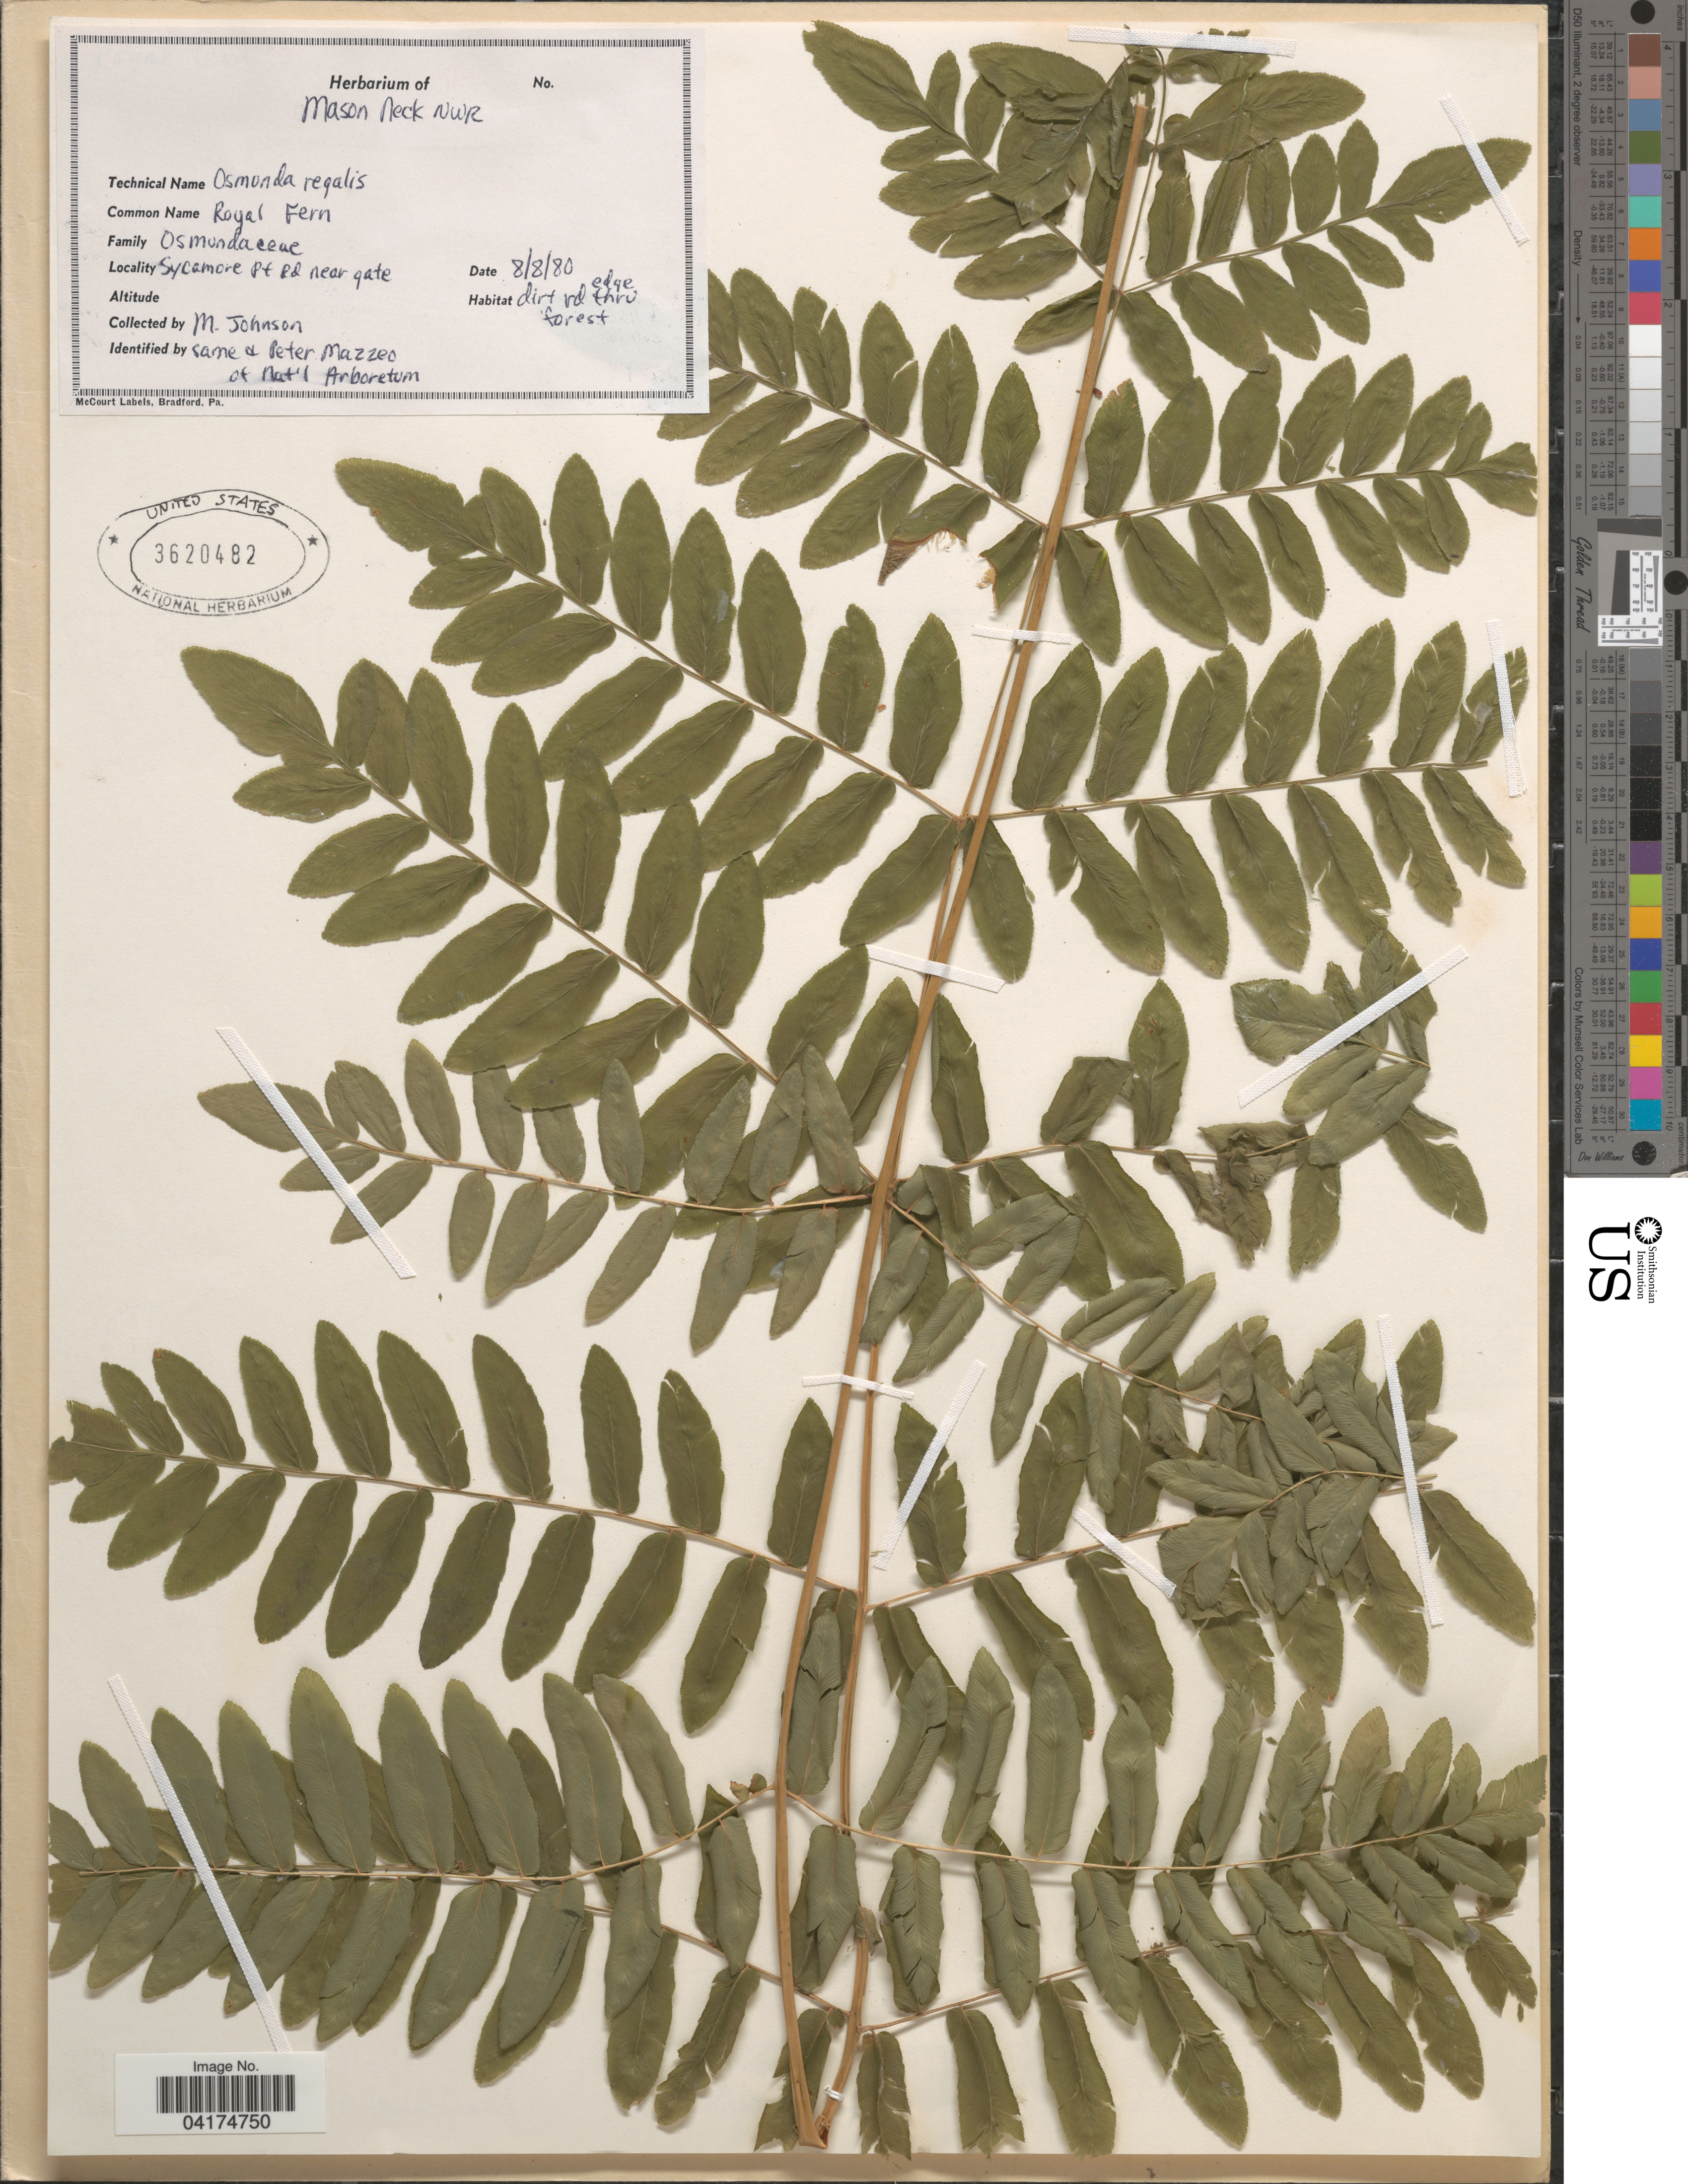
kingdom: Plantae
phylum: Tracheophyta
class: Polypodiopsida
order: Osmundales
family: Osmundaceae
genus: Osmunda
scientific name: Osmunda regalis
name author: L.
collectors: M. Johnson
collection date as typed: Transcribed d/m/y: 8/8/80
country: United States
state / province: Virginia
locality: Sycamore Pt Rd near gate. Mason Neck NWR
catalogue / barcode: US 3620482